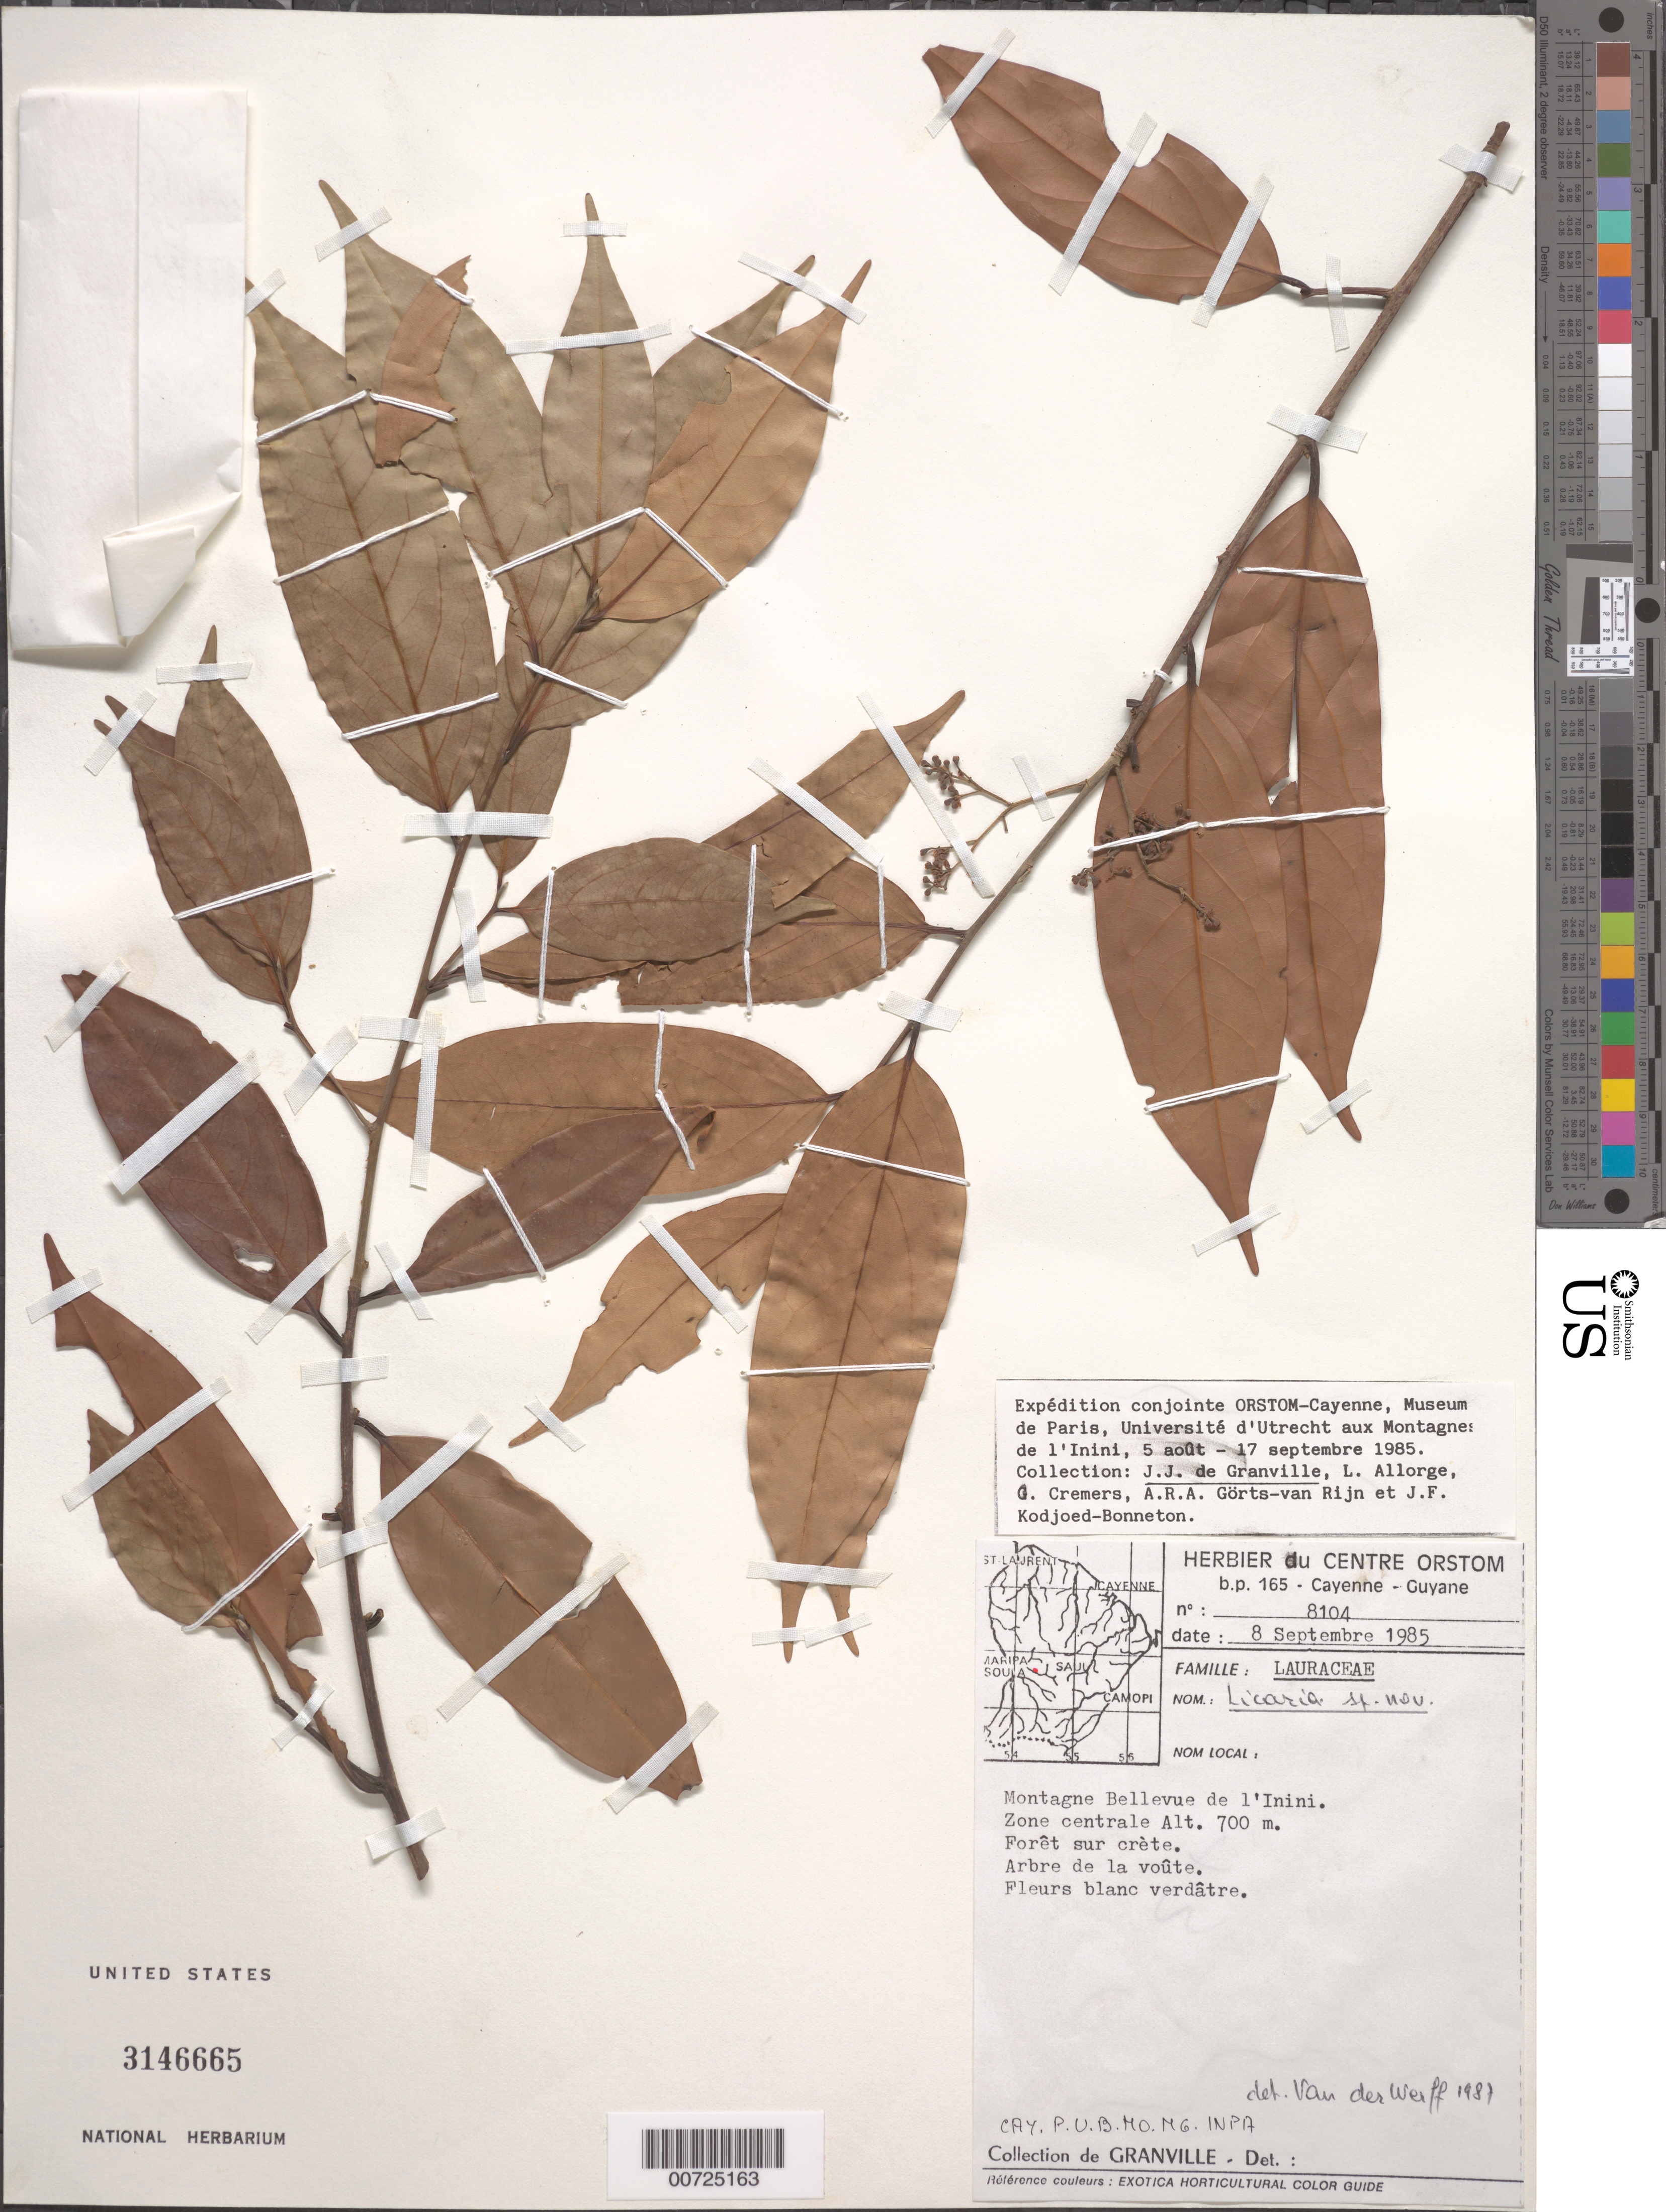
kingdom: Plantae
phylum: Tracheophyta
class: Magnoliopsida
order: Laurales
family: Lauraceae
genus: Licaria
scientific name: Licaria sp.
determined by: van der Werff, H., (MO), Missouri Botanical Garden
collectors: J.-J. de Granville, L. Allorge, G. Cremers, A. .R. A. Görts-van Rijn & J. Kodjoed-Bonneton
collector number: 8104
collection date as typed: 8-Sep-85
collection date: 1985-09-08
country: French Guiana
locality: Montagnes Bellevue de l'Inini, zone centrale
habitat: Forest on ridge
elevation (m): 700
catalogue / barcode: US 3146665